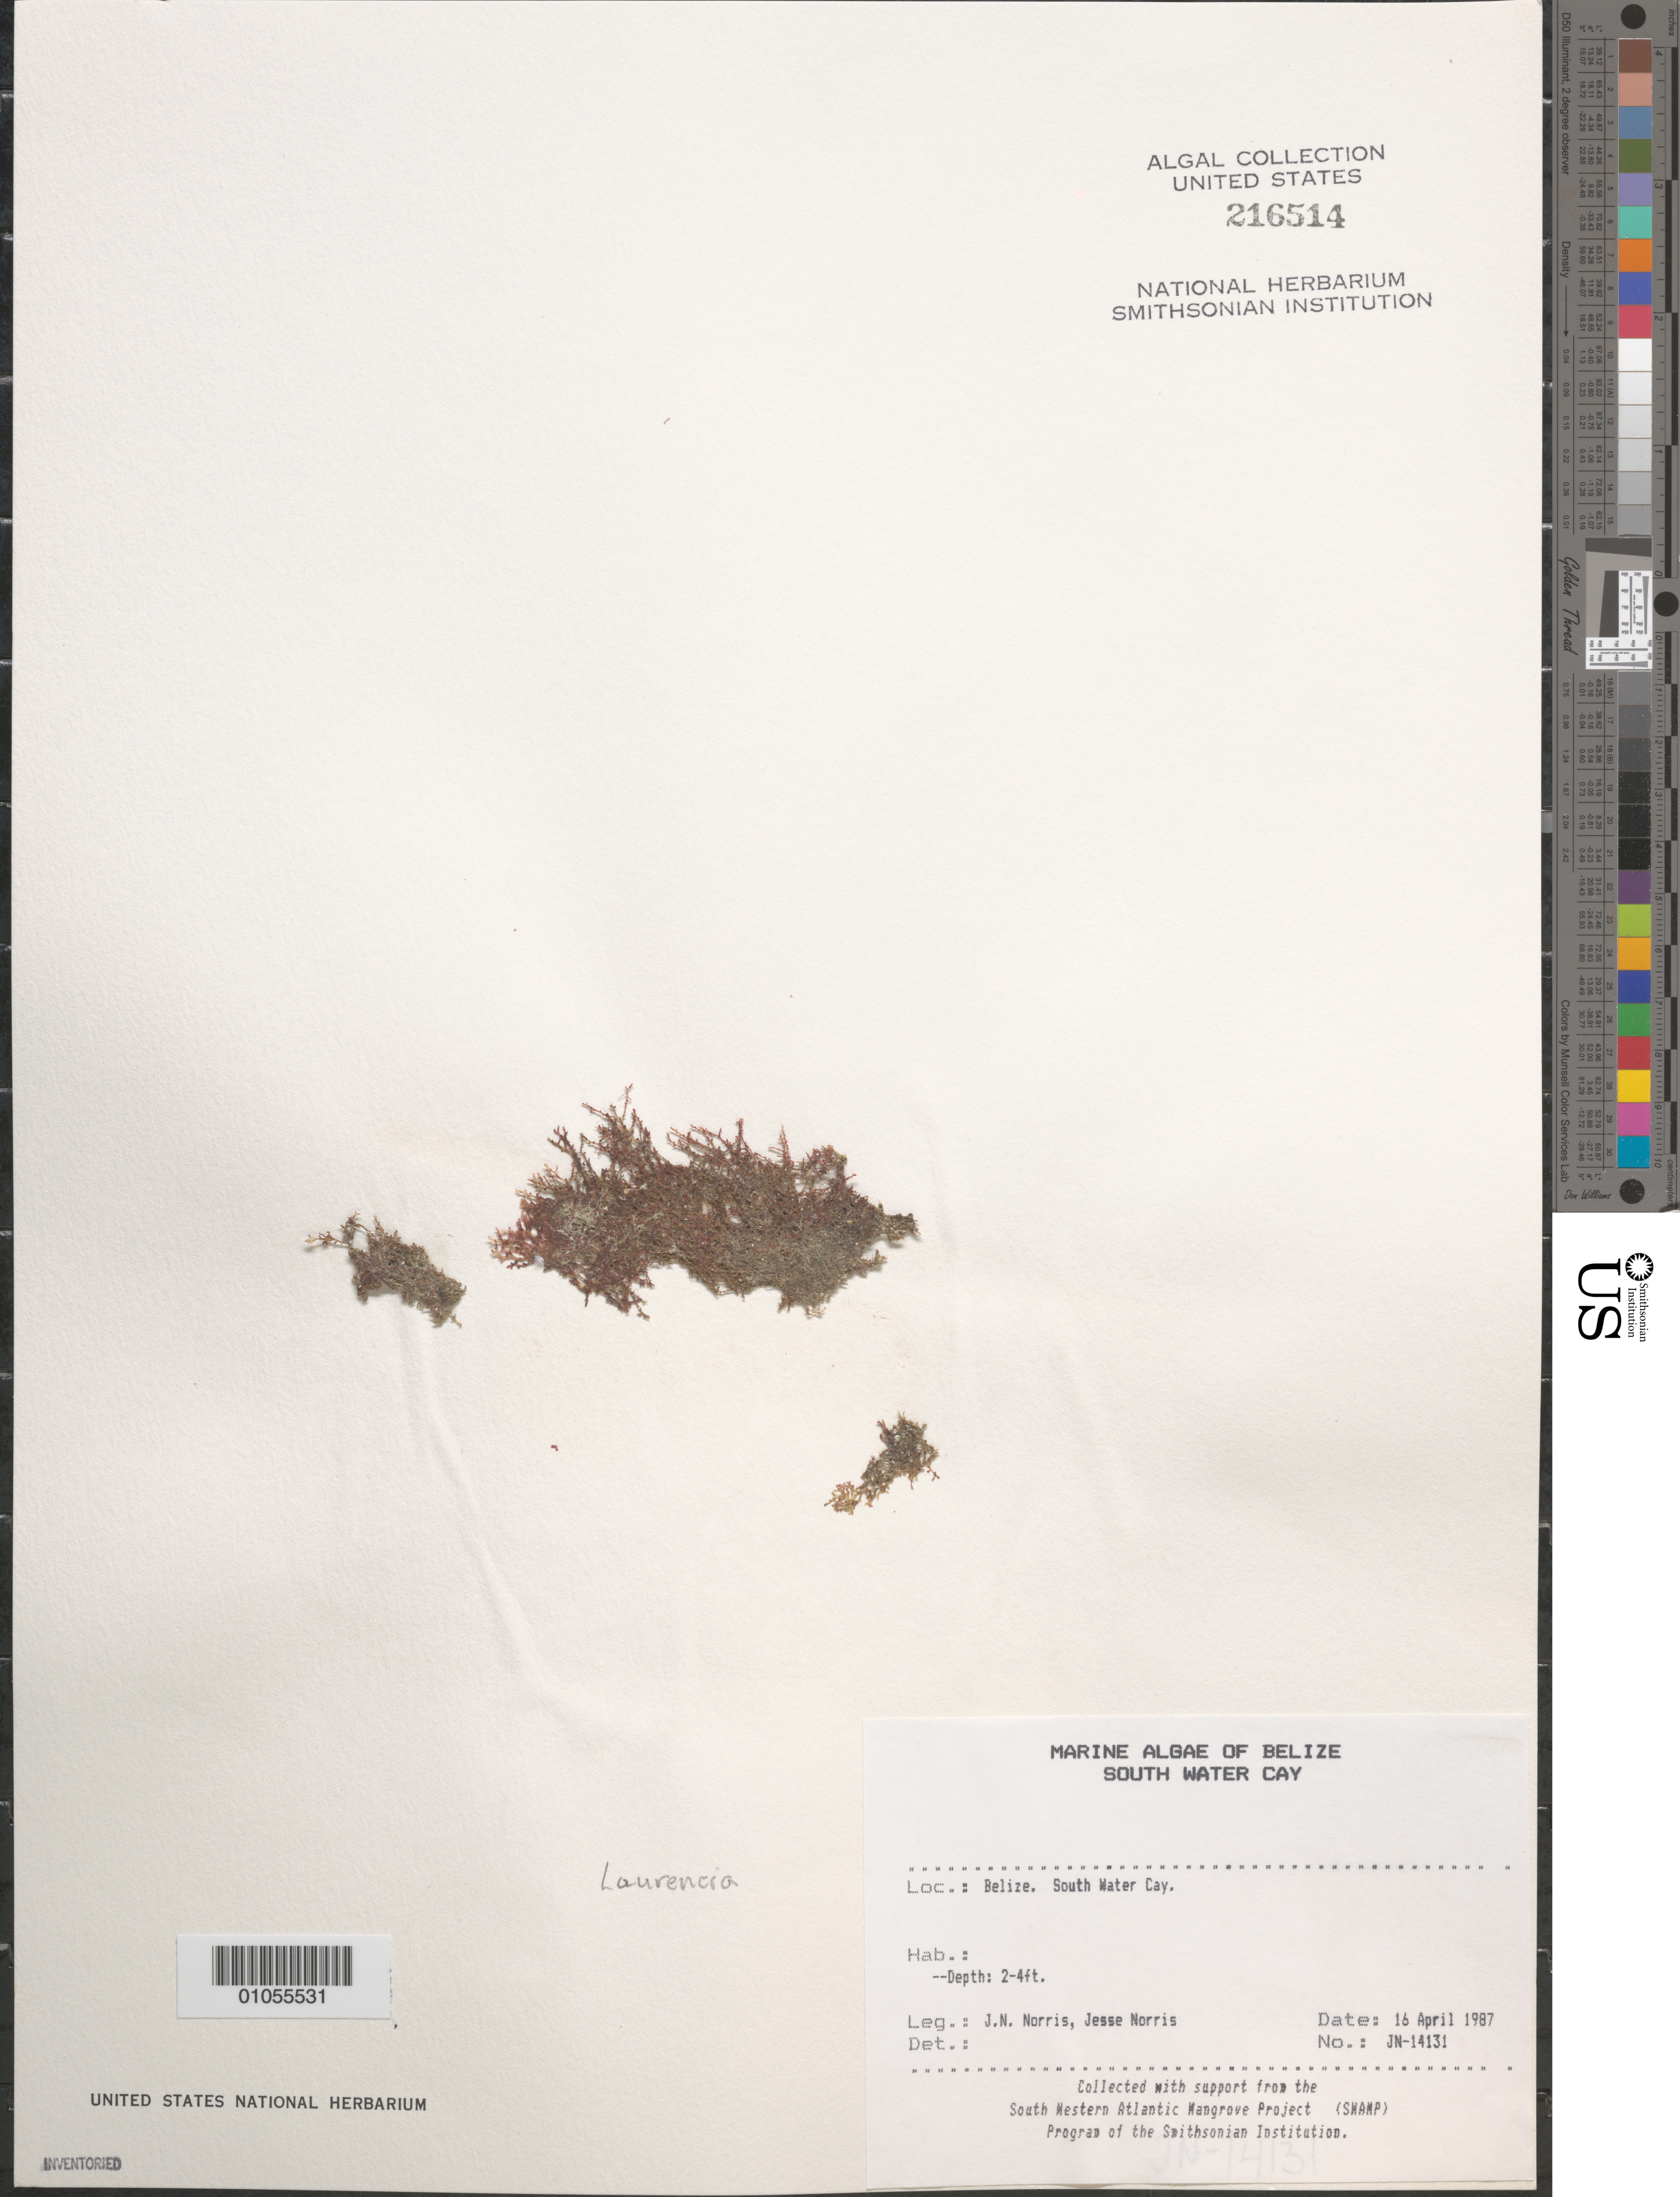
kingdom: Plantae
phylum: Rhodophyta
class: Florideophyceae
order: Ceramiales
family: Rhodomelaceae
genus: Laurencia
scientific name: Laurencia sp.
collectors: J. N. Norris & J. A. Norris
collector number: JN-14131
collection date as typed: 16 Apr 1987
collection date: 1987-04-16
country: Belize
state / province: Stann Creek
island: South Water Cay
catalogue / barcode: US 216514